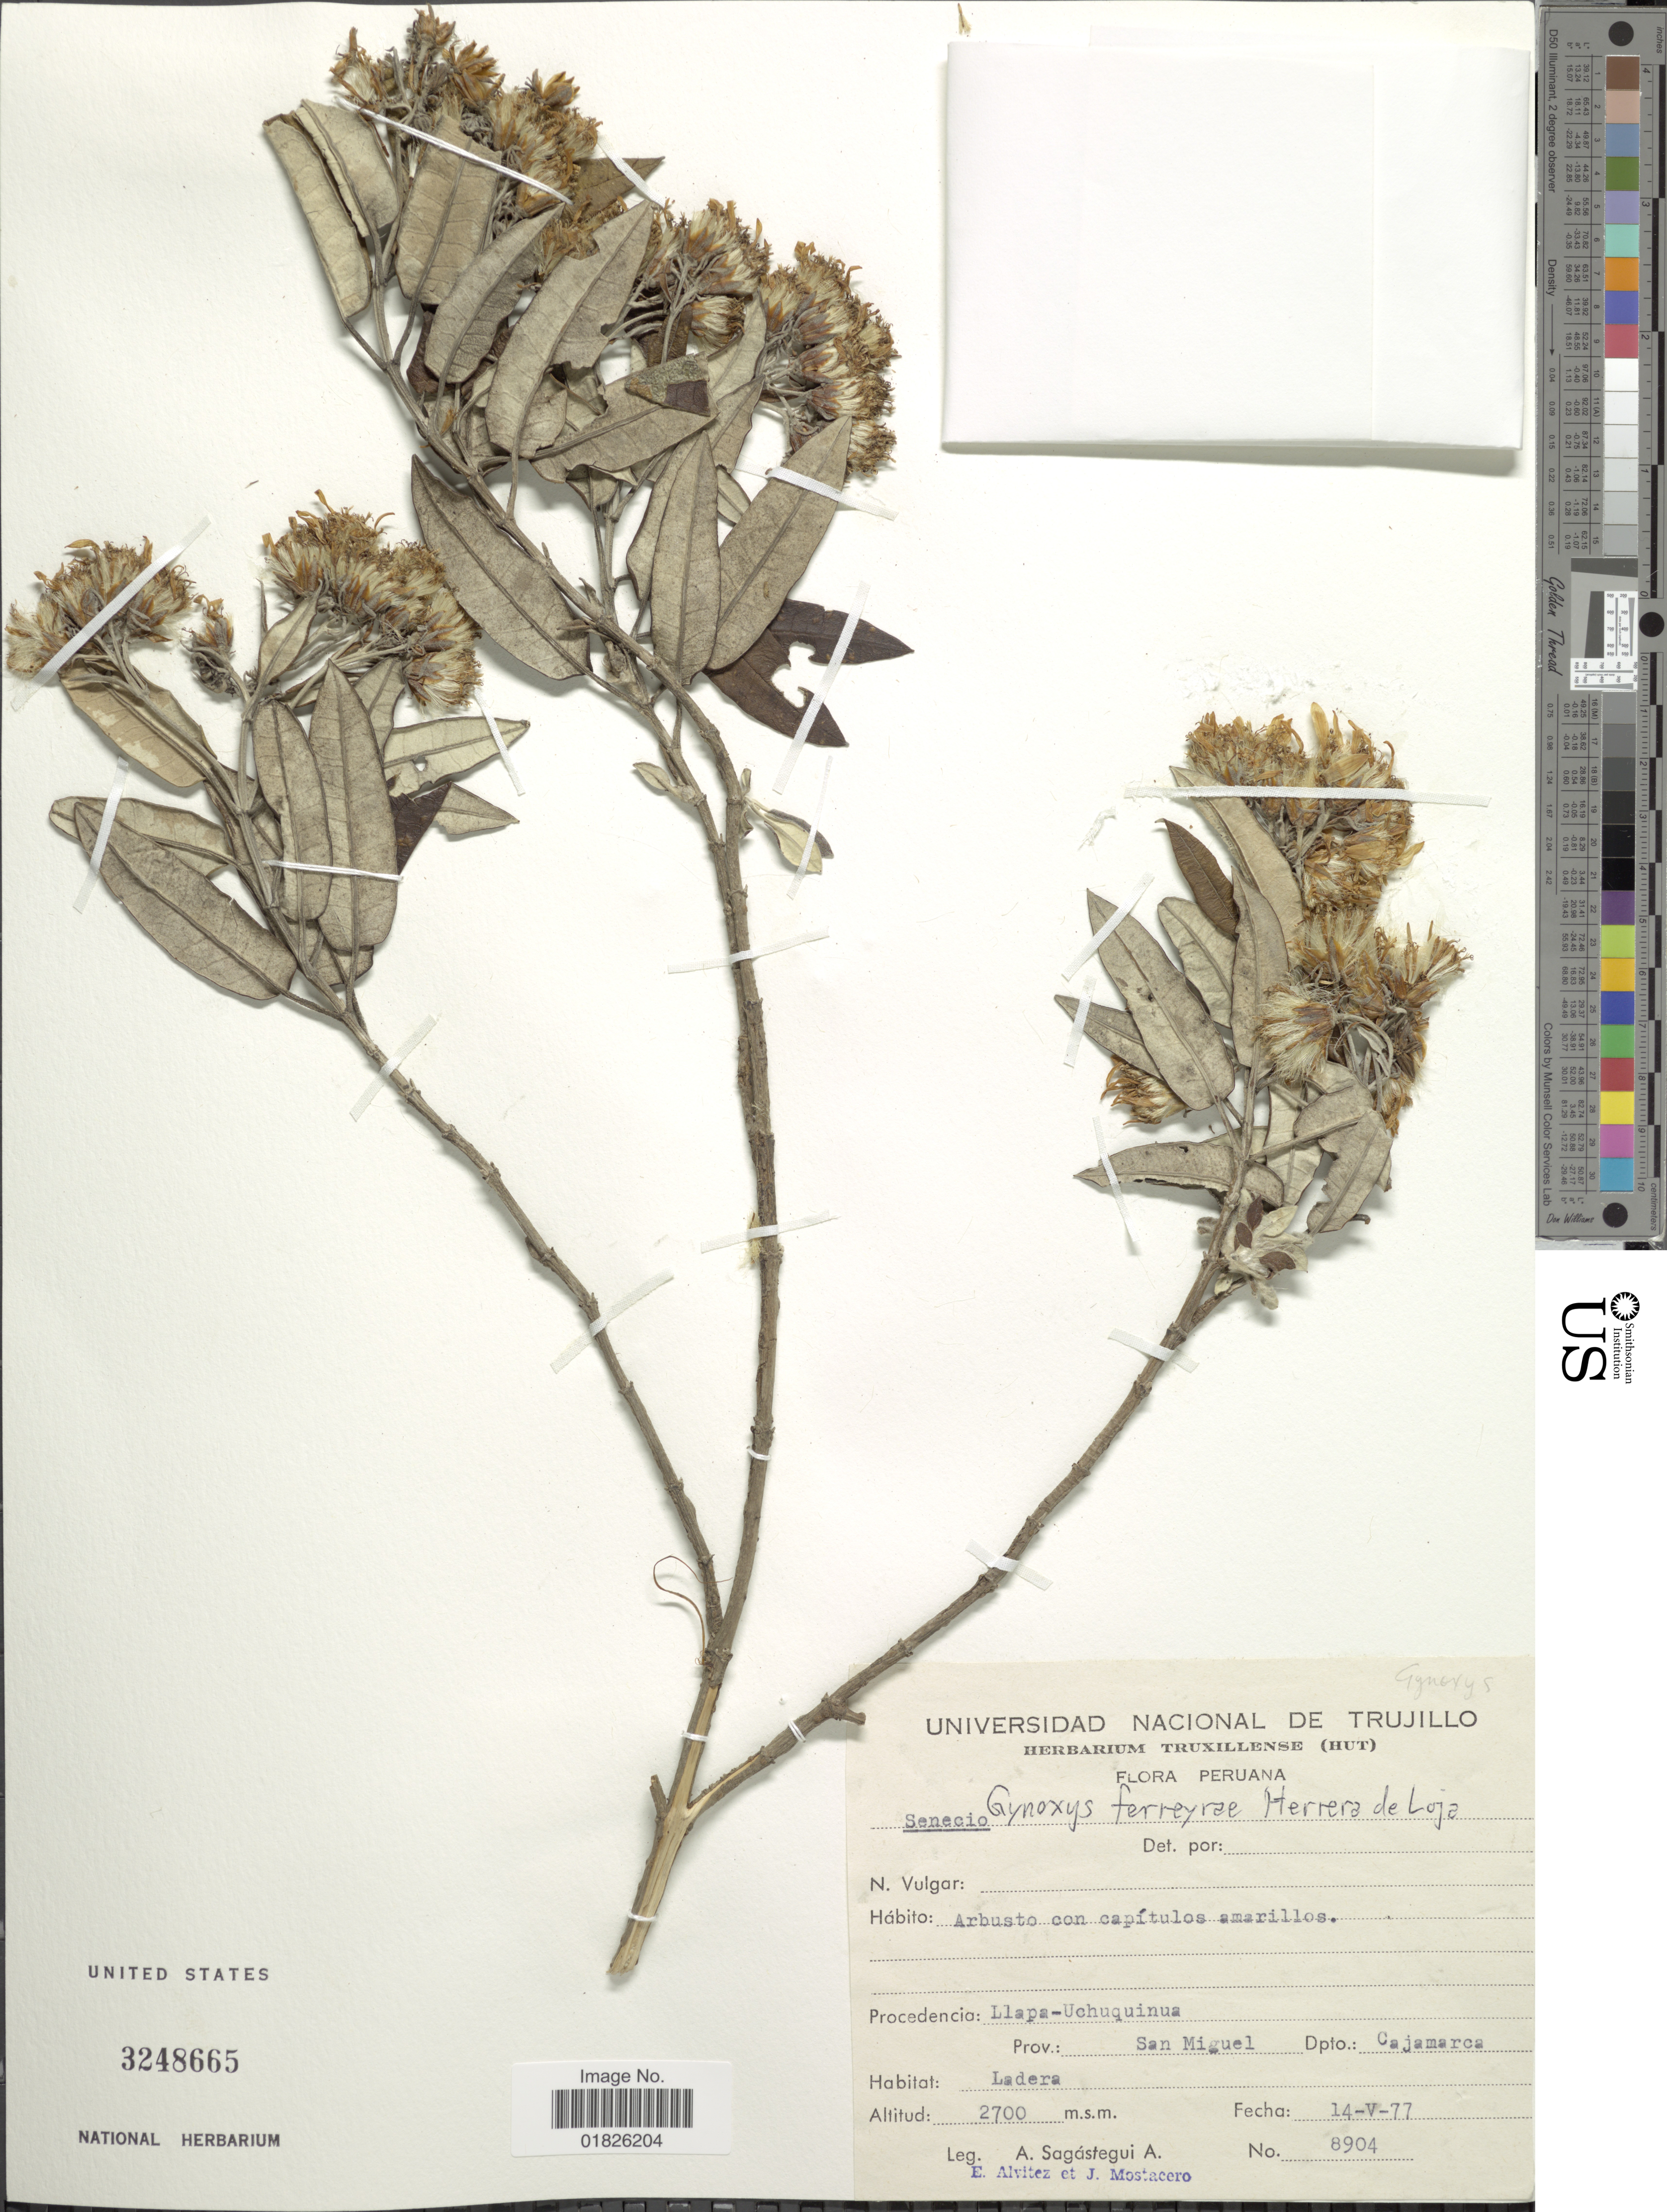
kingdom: Plantae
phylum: Tracheophyta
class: Magnoliopsida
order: Asterales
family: Asteraceae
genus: Gynoxys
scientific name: Gynoxys ferreyrae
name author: B. Herrera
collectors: A. Sagástegui A., E. Alvitez I. & J. Mostacero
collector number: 8904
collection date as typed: Transcribed d/m/y: 14/5/77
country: Peru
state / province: Cajamarca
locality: Llapa-Uchuquinua, Prov.: San Miguel.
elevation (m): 2700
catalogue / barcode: US 3248665